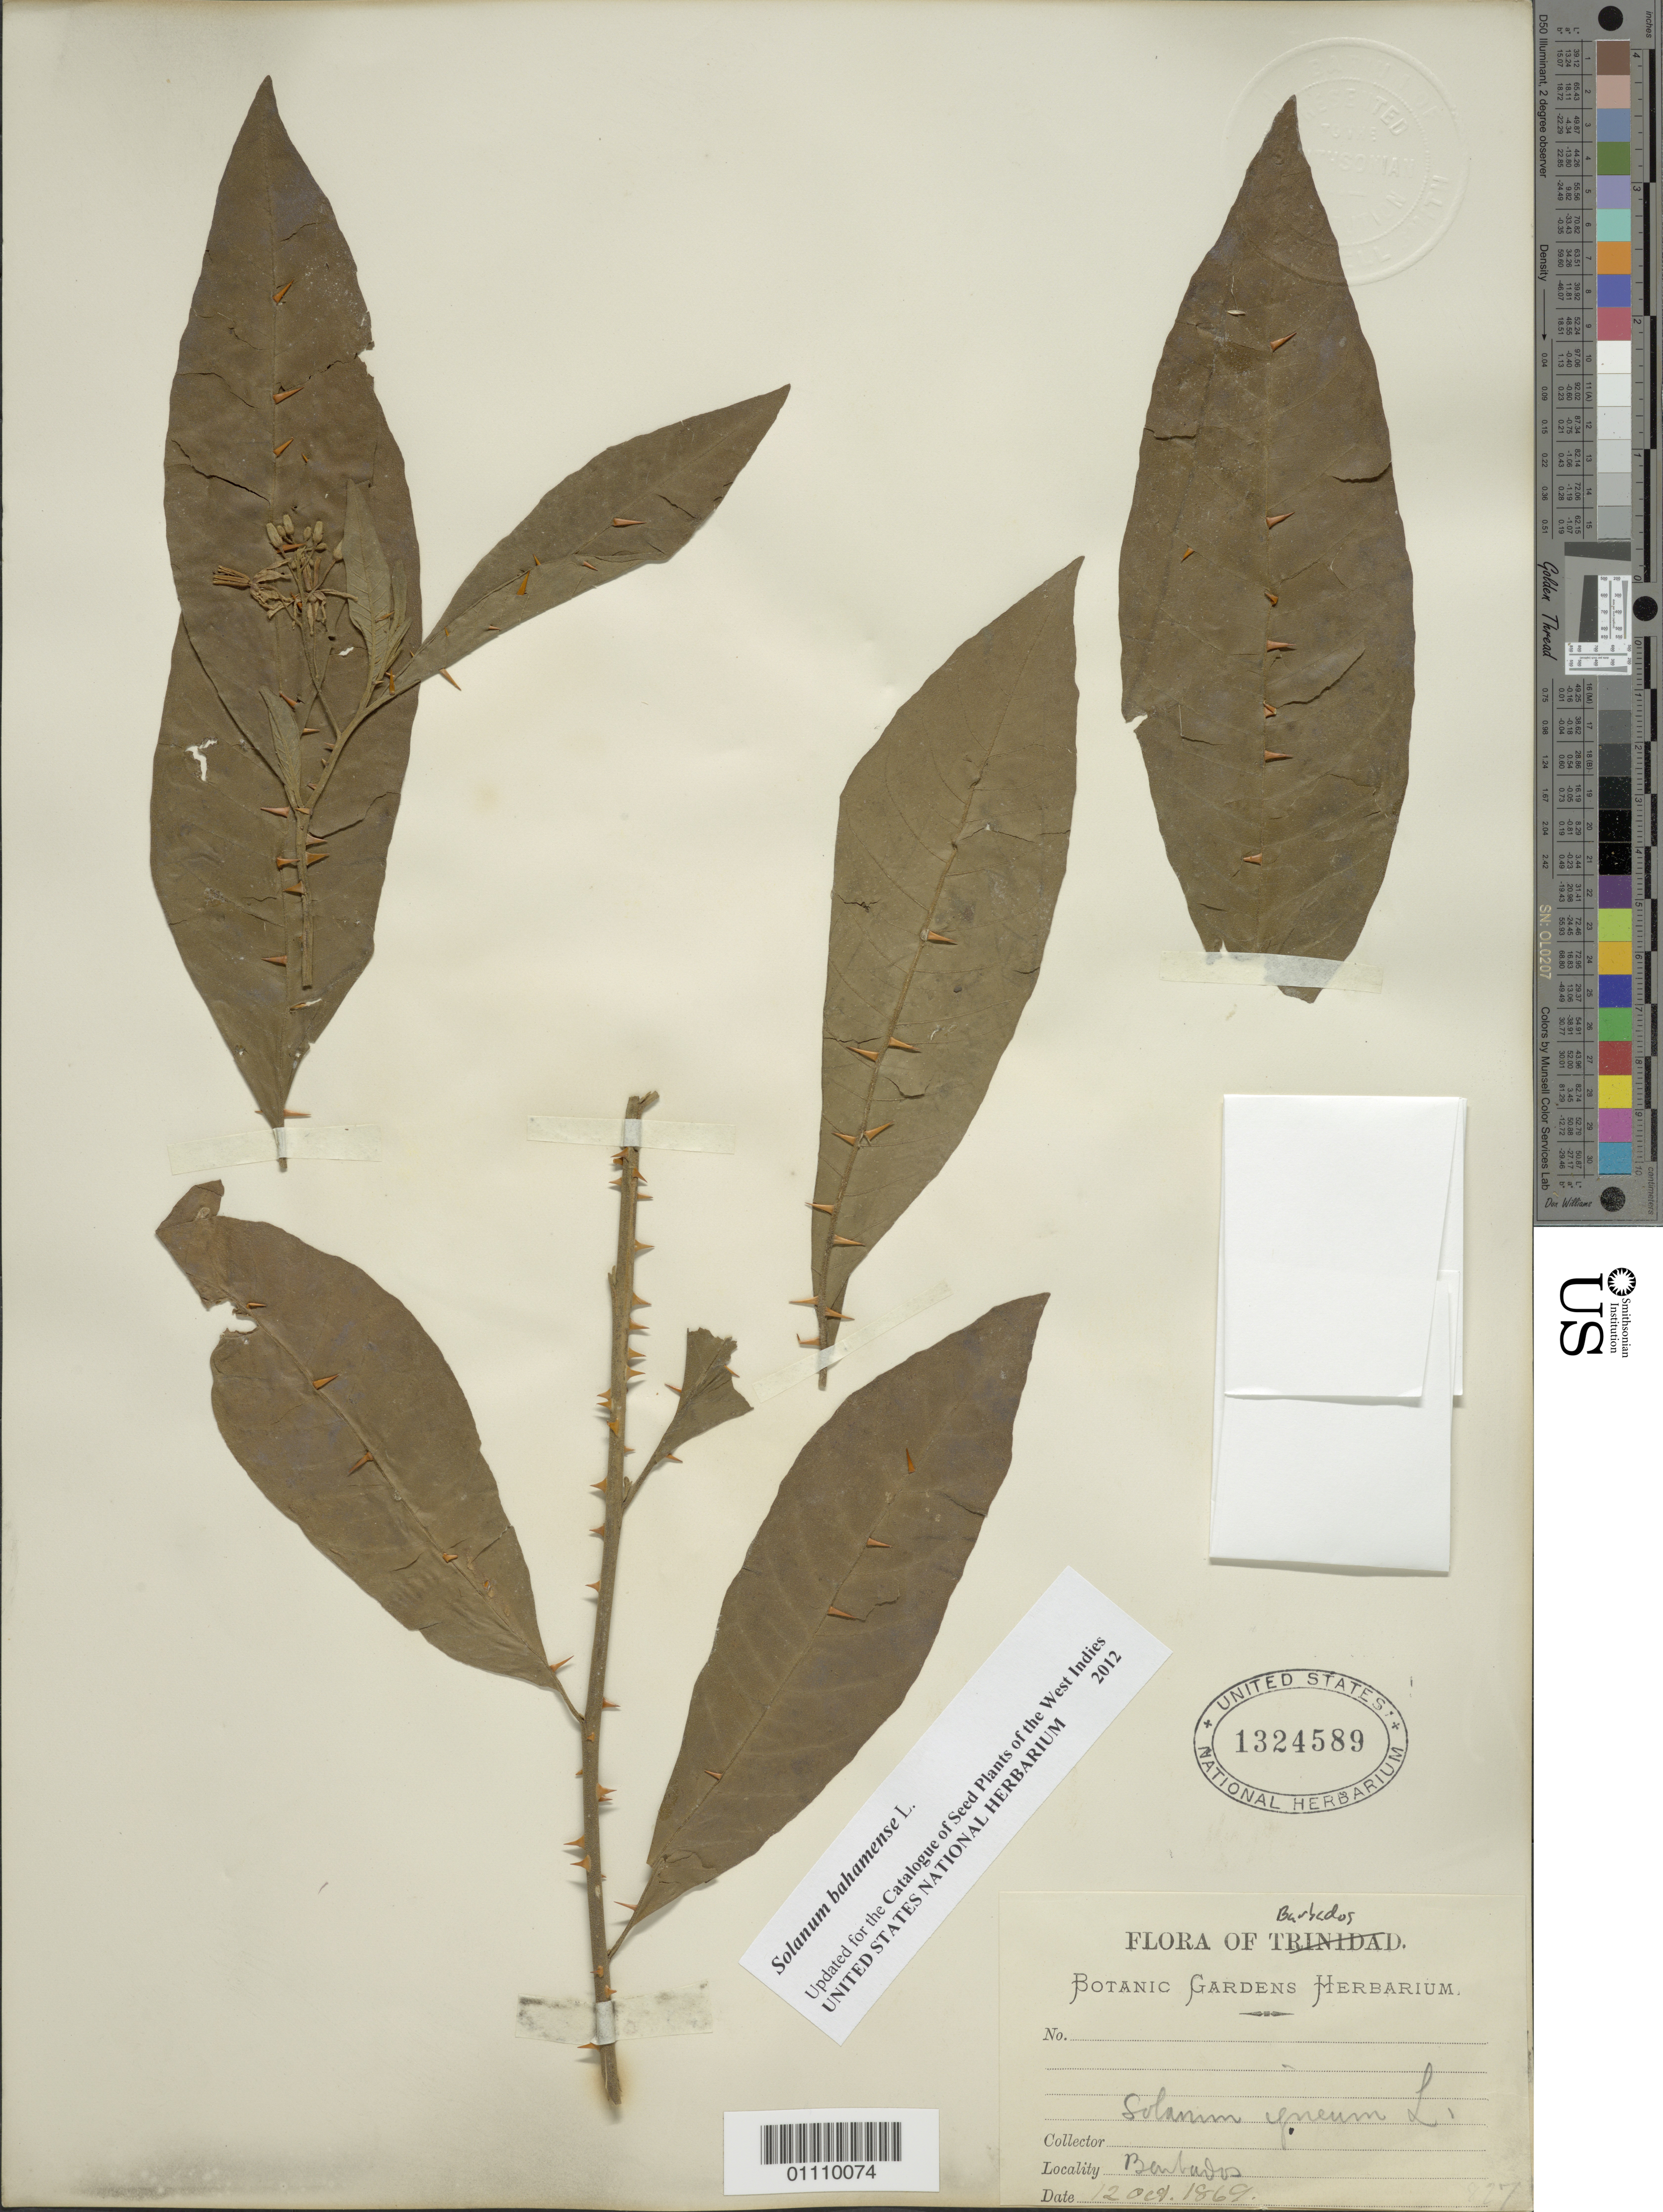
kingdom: Plantae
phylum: Tracheophyta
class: Magnoliopsida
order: Solanales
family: Solanaceae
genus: Solanum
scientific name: Solanum bahamense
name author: L.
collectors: ex herb. Bot. Sta. Barbados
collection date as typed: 12 Oct 1869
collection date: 1869-10-12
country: Barbados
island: Barbados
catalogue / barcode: US 1324589